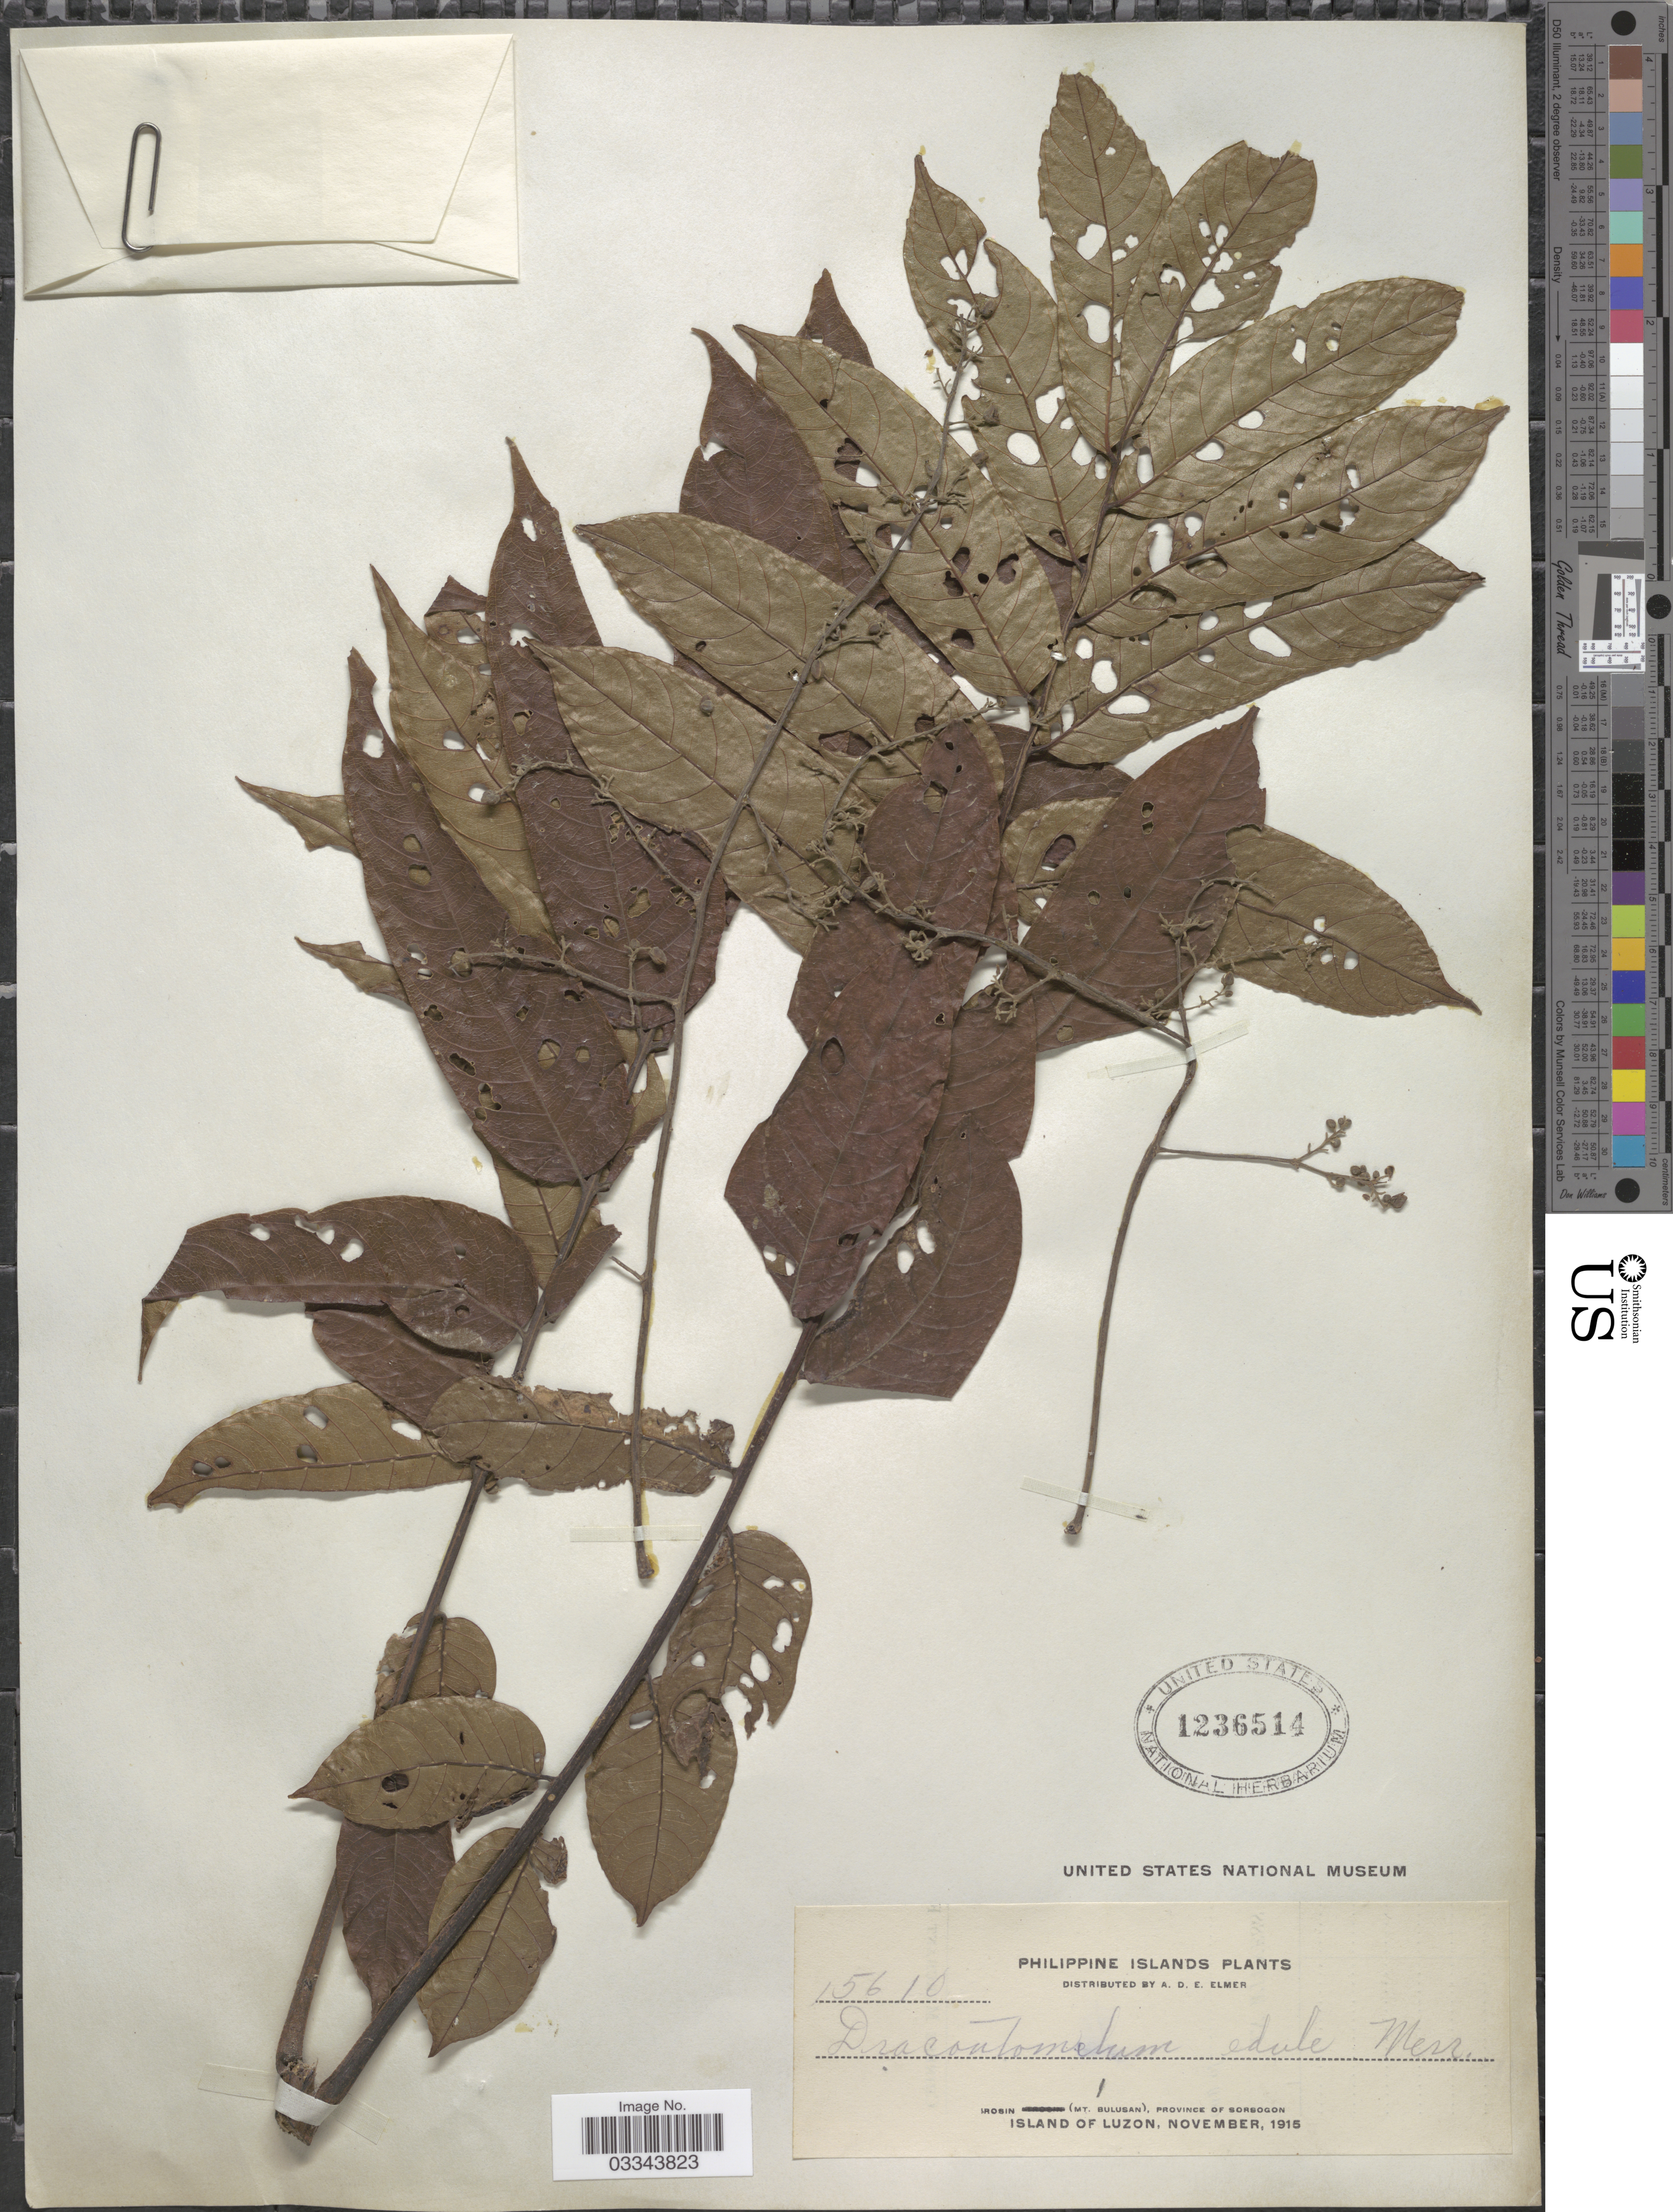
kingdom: Plantae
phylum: Tracheophyta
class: Magnoliopsida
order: Sapindales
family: Anacardiaceae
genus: Dracontomelon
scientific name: Dracontomelon edule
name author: Merr.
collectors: A. D. E. Elmer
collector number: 15610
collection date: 1915-11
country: Philippines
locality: Philippine Islands. Irosin (Mt. Bulusan), Province of Sorsogon. Island of Luzon.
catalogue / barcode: US 1236514